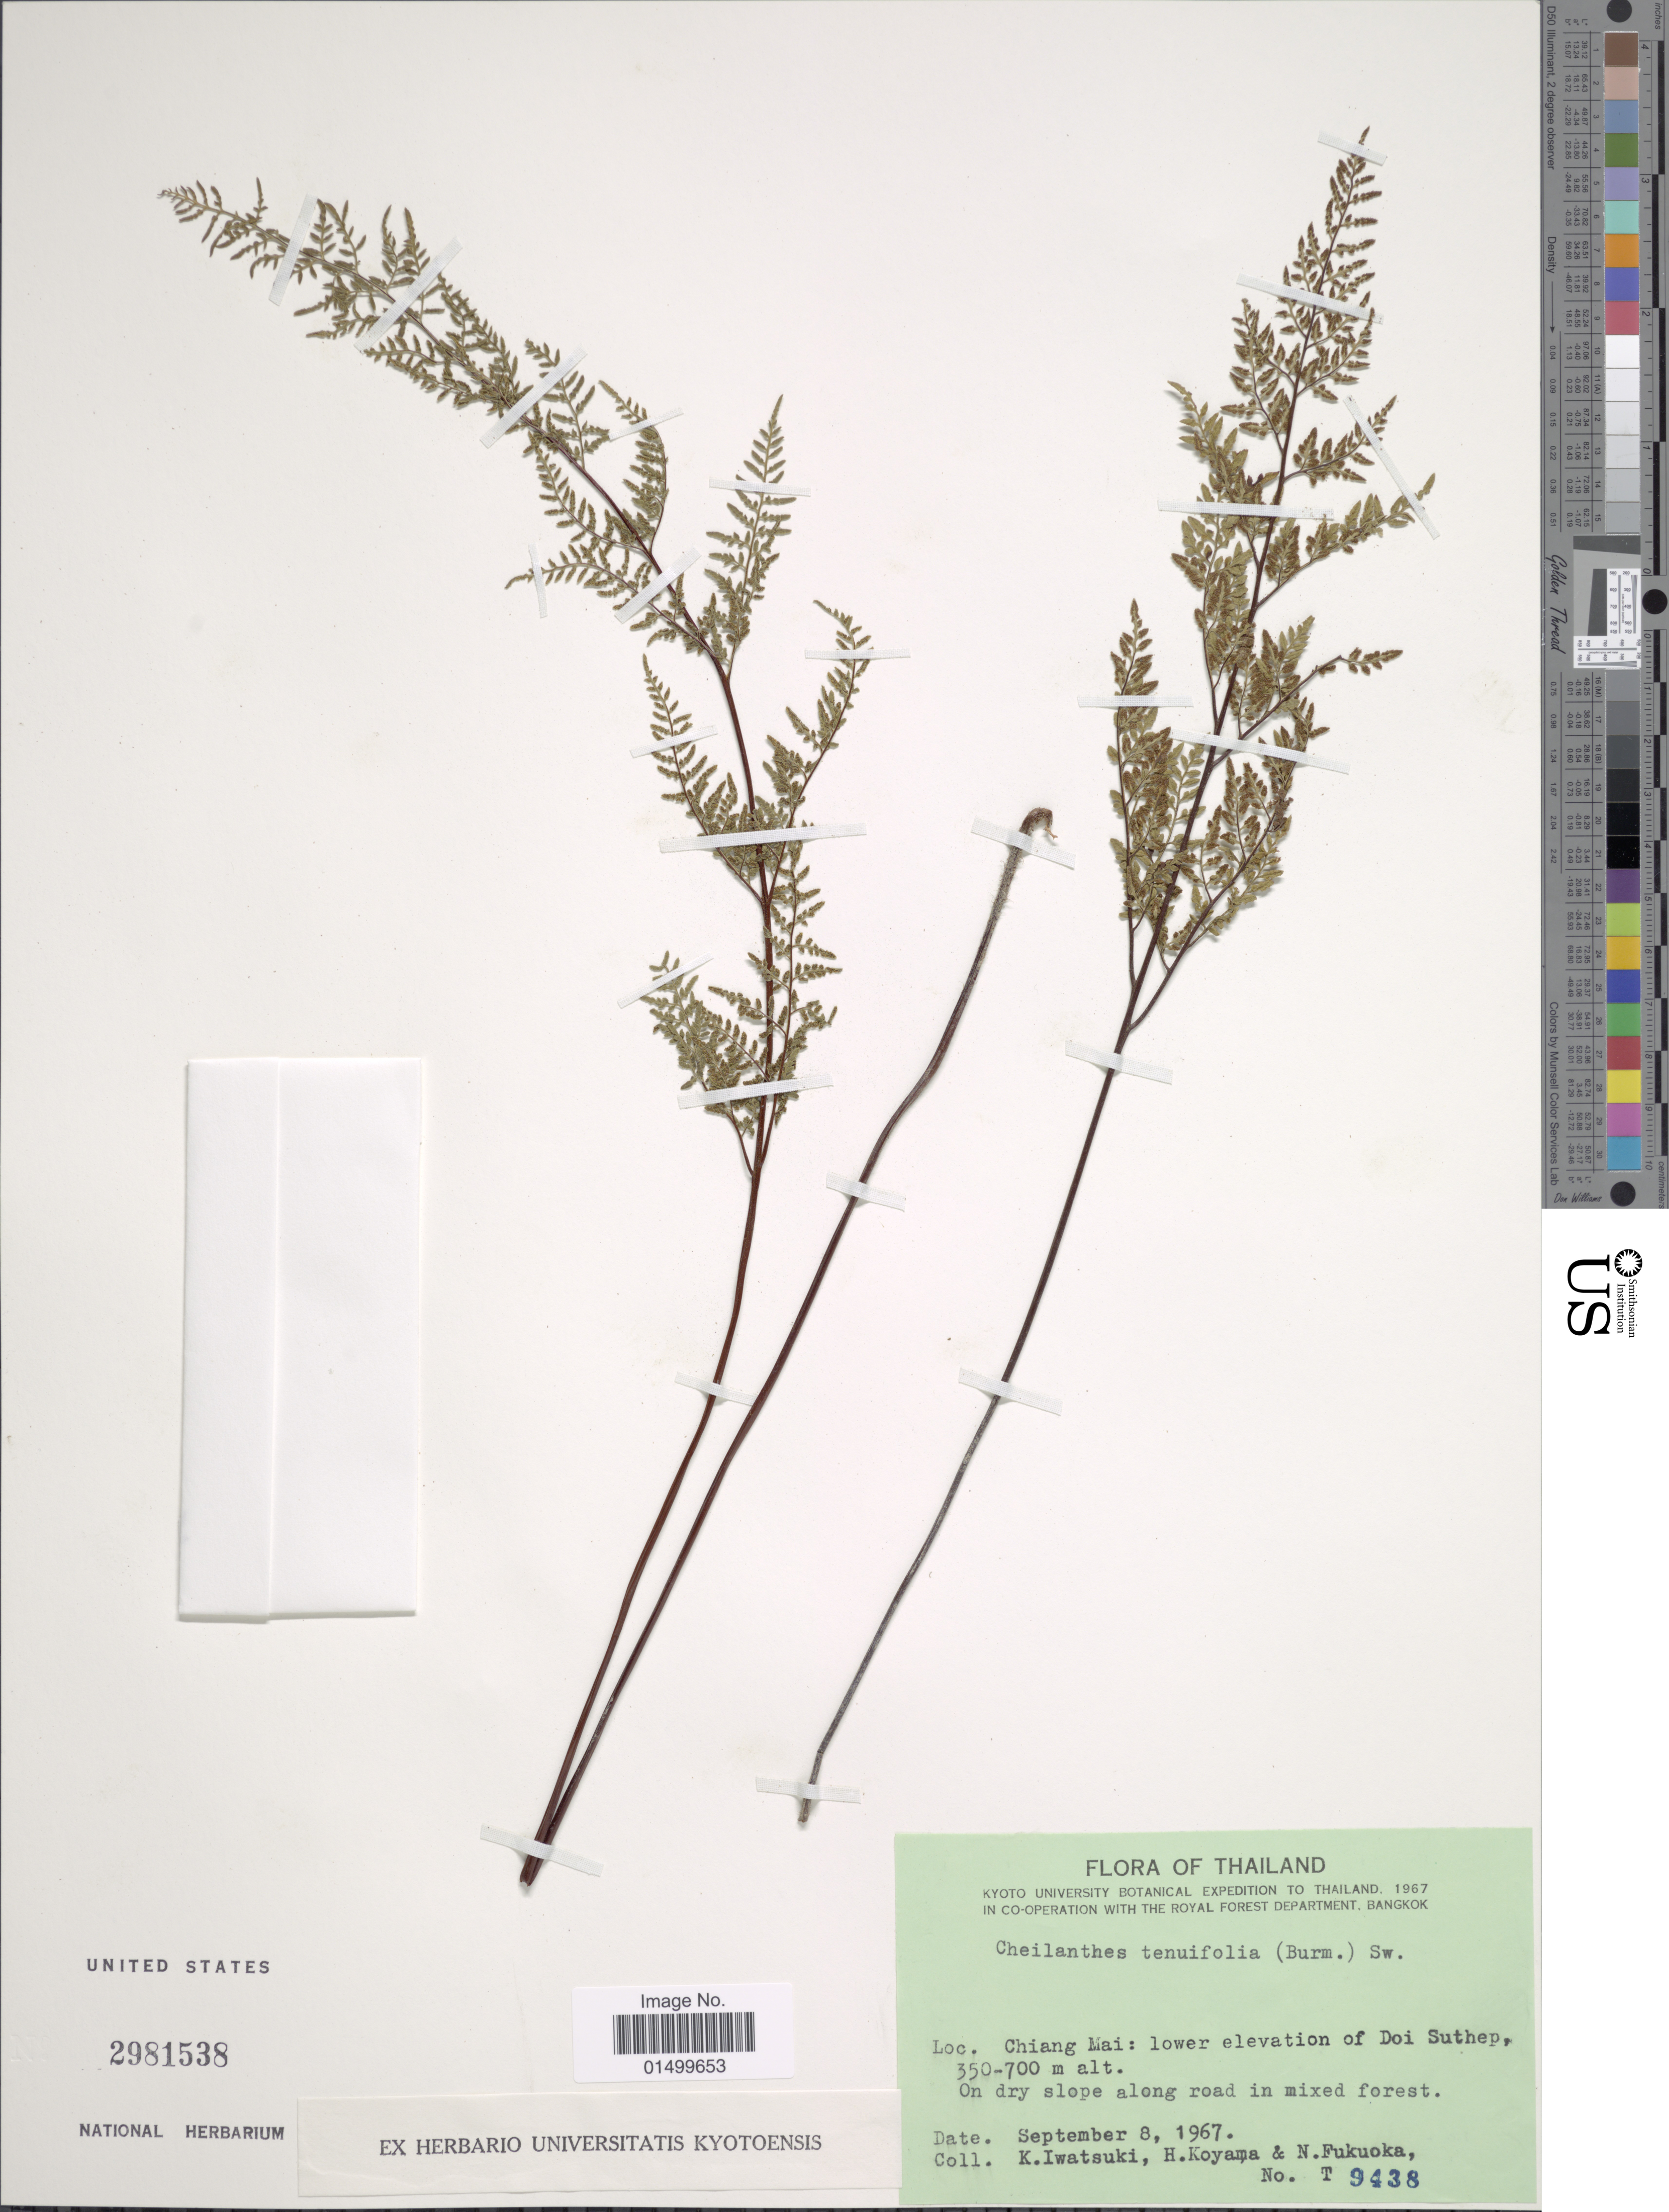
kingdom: Plantae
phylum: Tracheophyta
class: Polypodiopsida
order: Polypodiales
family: Pteridaceae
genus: Cheilanthes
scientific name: Cheilanthes tenuifolia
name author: (Burm. f.) Sw.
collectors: K. Iwatsuki, H. Koyama & N. Fukuoka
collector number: T9438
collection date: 1967-09-08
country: Thailand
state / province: Chiang Mai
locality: Lower elevation of Doi Suthep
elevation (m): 350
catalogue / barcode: US 2981538